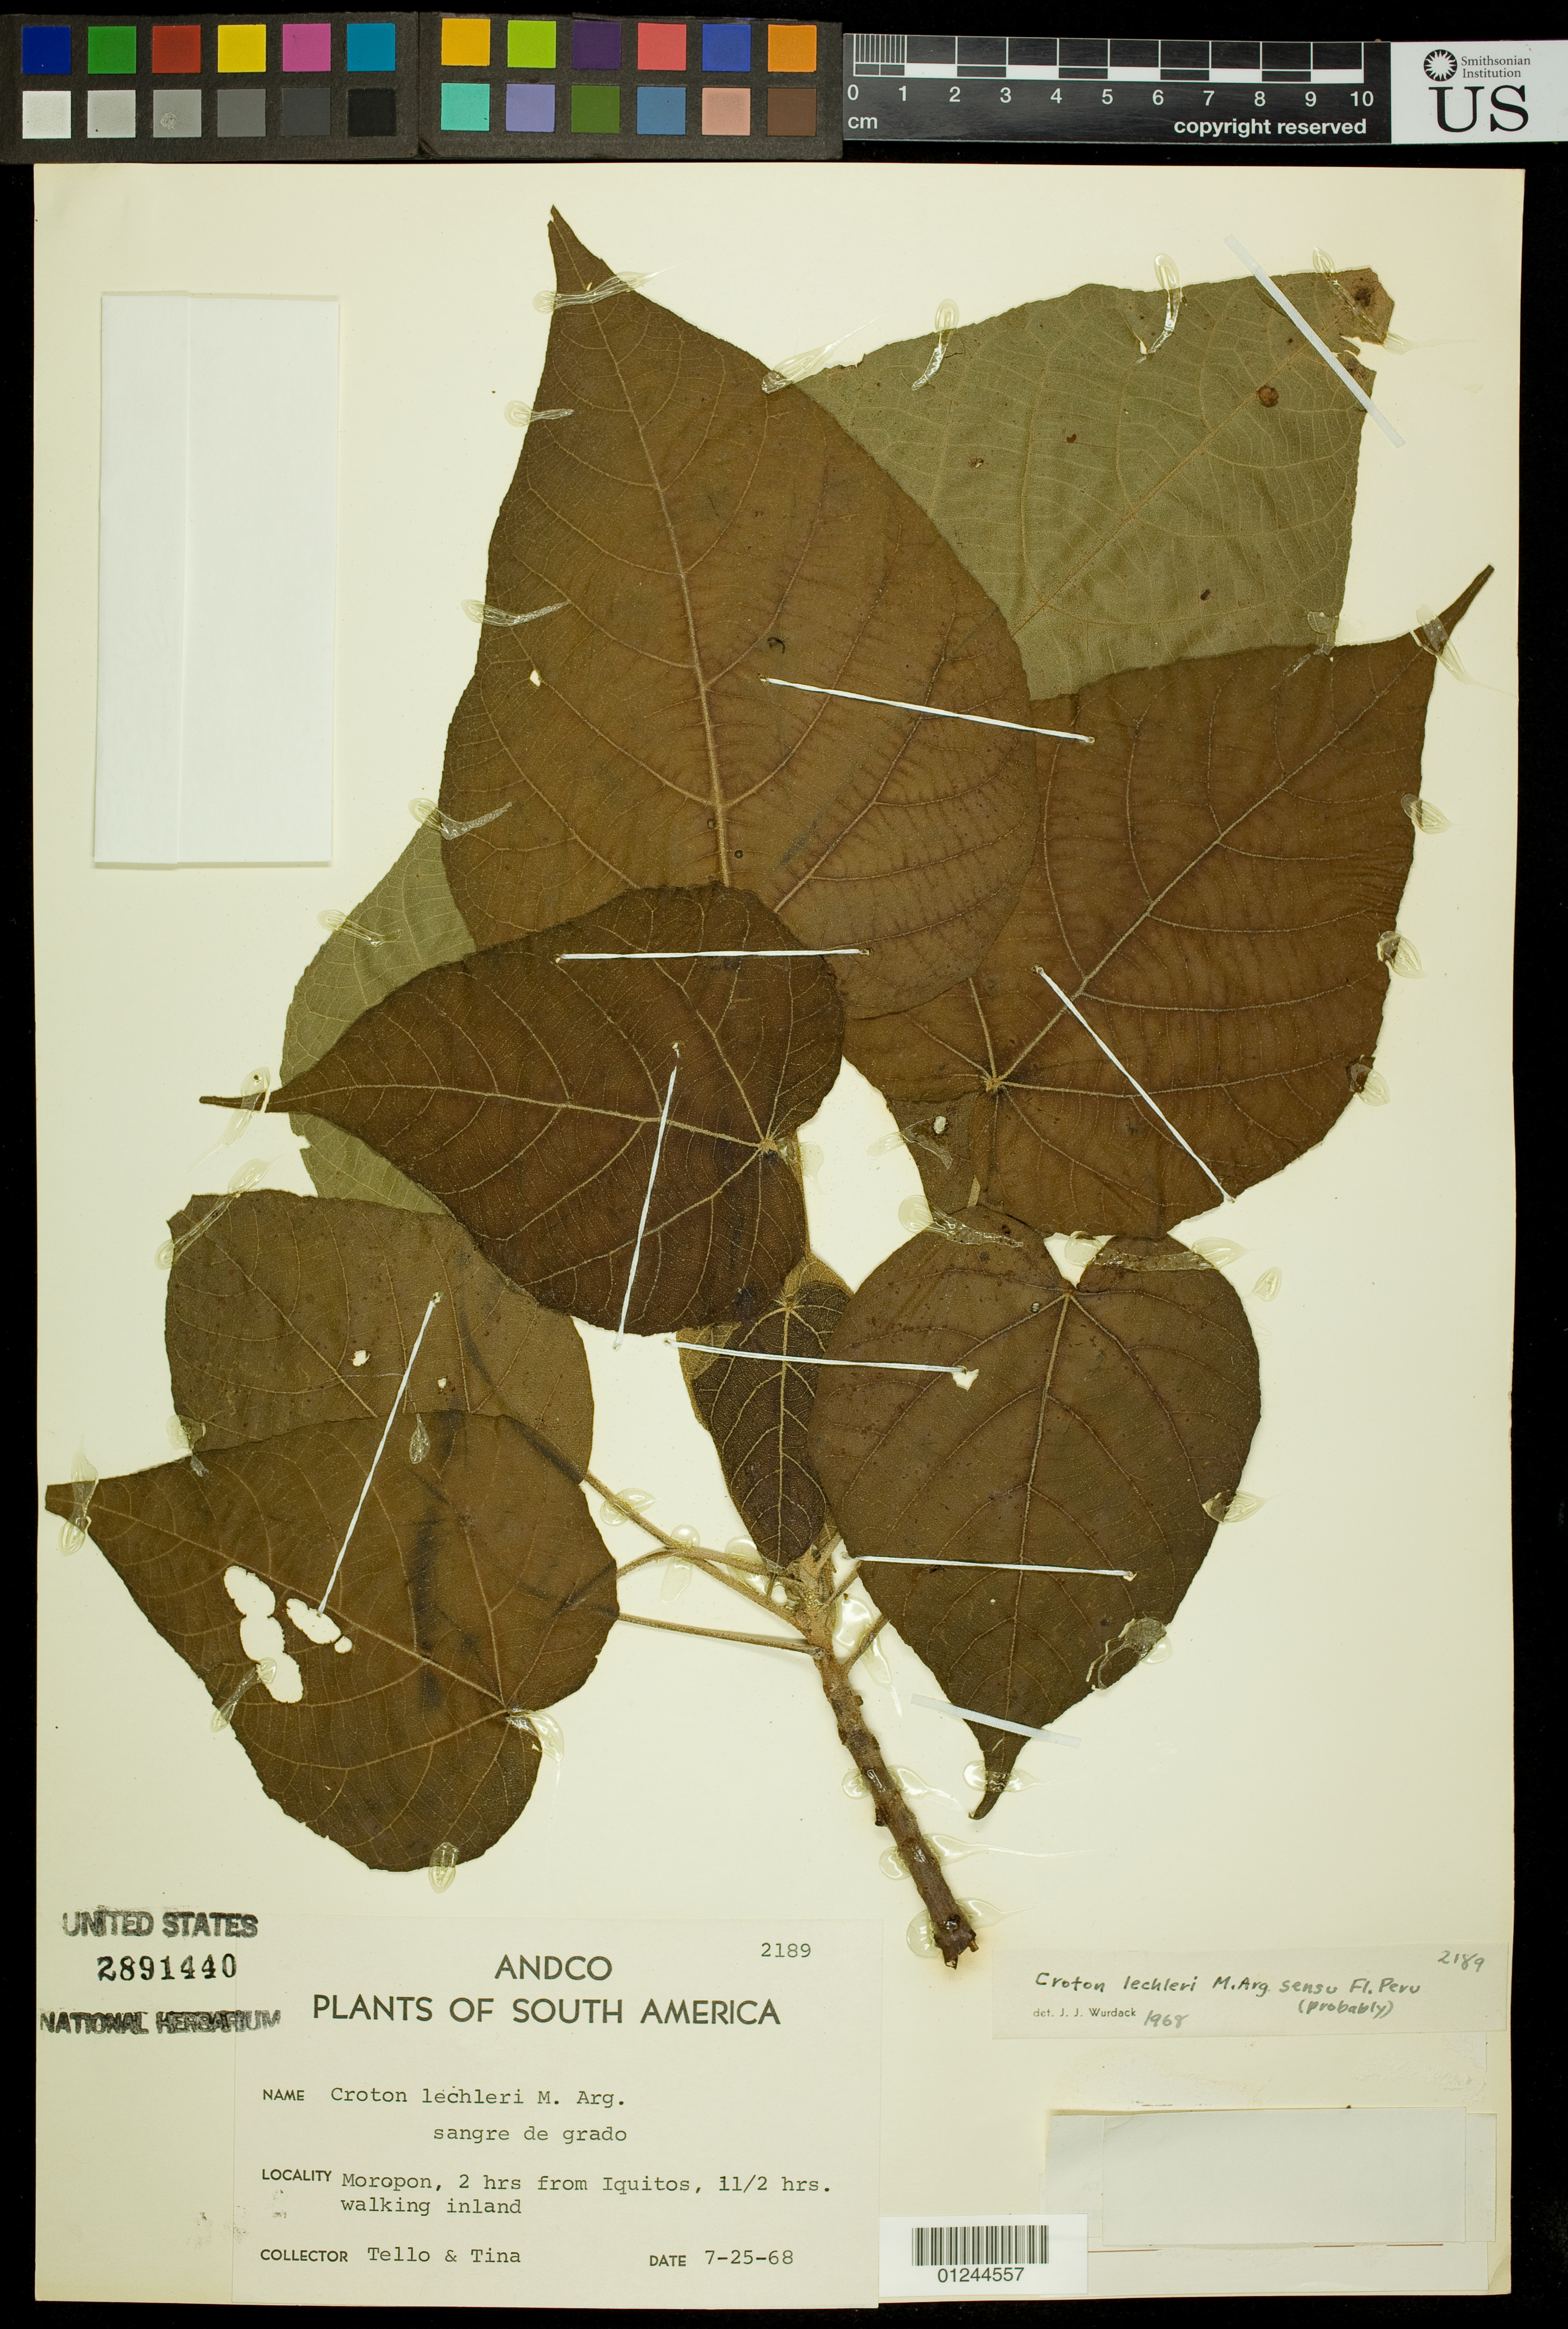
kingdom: Plantae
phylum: Tracheophyta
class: Magnoliopsida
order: Malpighiales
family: Euphorbiaceae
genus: Croton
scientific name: Croton lechleri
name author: Müll. Arg.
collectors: -. Tello & -. Tina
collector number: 2189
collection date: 1968-07-25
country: Peru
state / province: Loreto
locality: Moropon, 2 hrs from Iquitos, 11/2 hrs. walking inland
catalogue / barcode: US 2891440